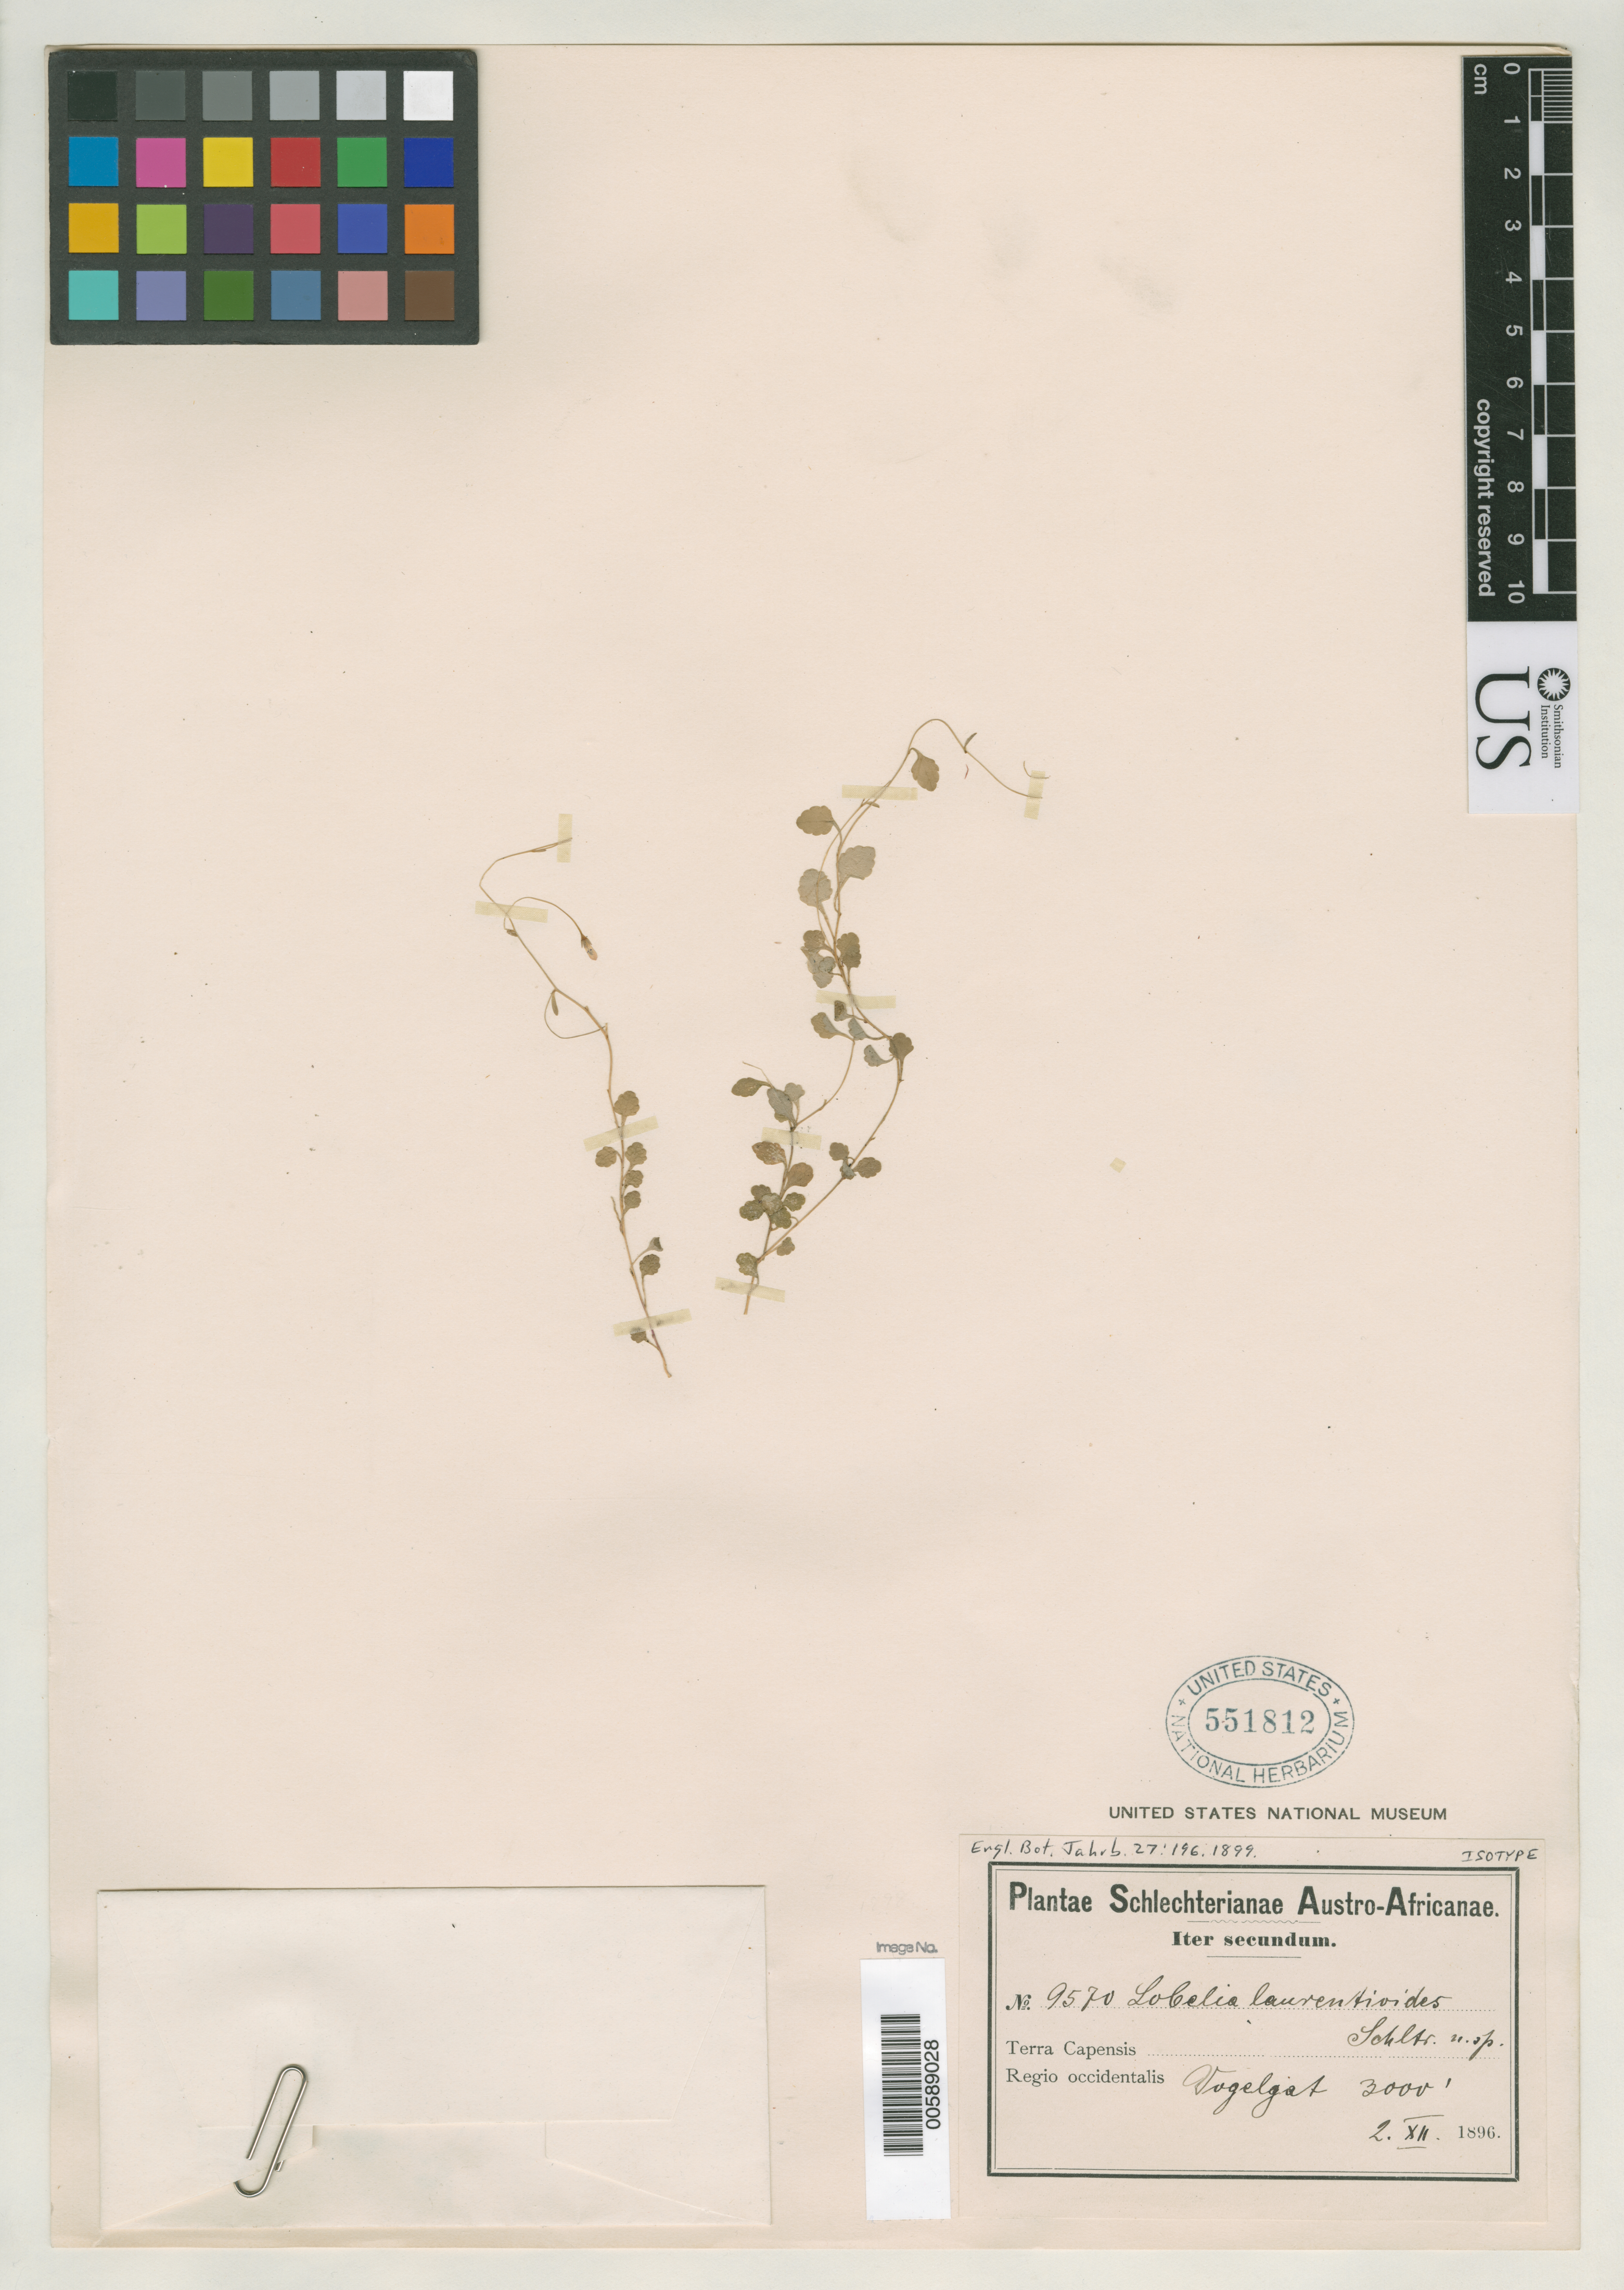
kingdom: Plantae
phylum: Tracheophyta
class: Magnoliopsida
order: Asterales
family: Campanulaceae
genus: Lobelia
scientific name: Lobelia laurentioides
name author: Schltr.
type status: Isotype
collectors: F. R. R. Schlechter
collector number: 9570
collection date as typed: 02 Dec 1896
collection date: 1896-12-02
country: South Africa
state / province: Western Cape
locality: Vogelgat.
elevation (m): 914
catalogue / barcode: US 551812